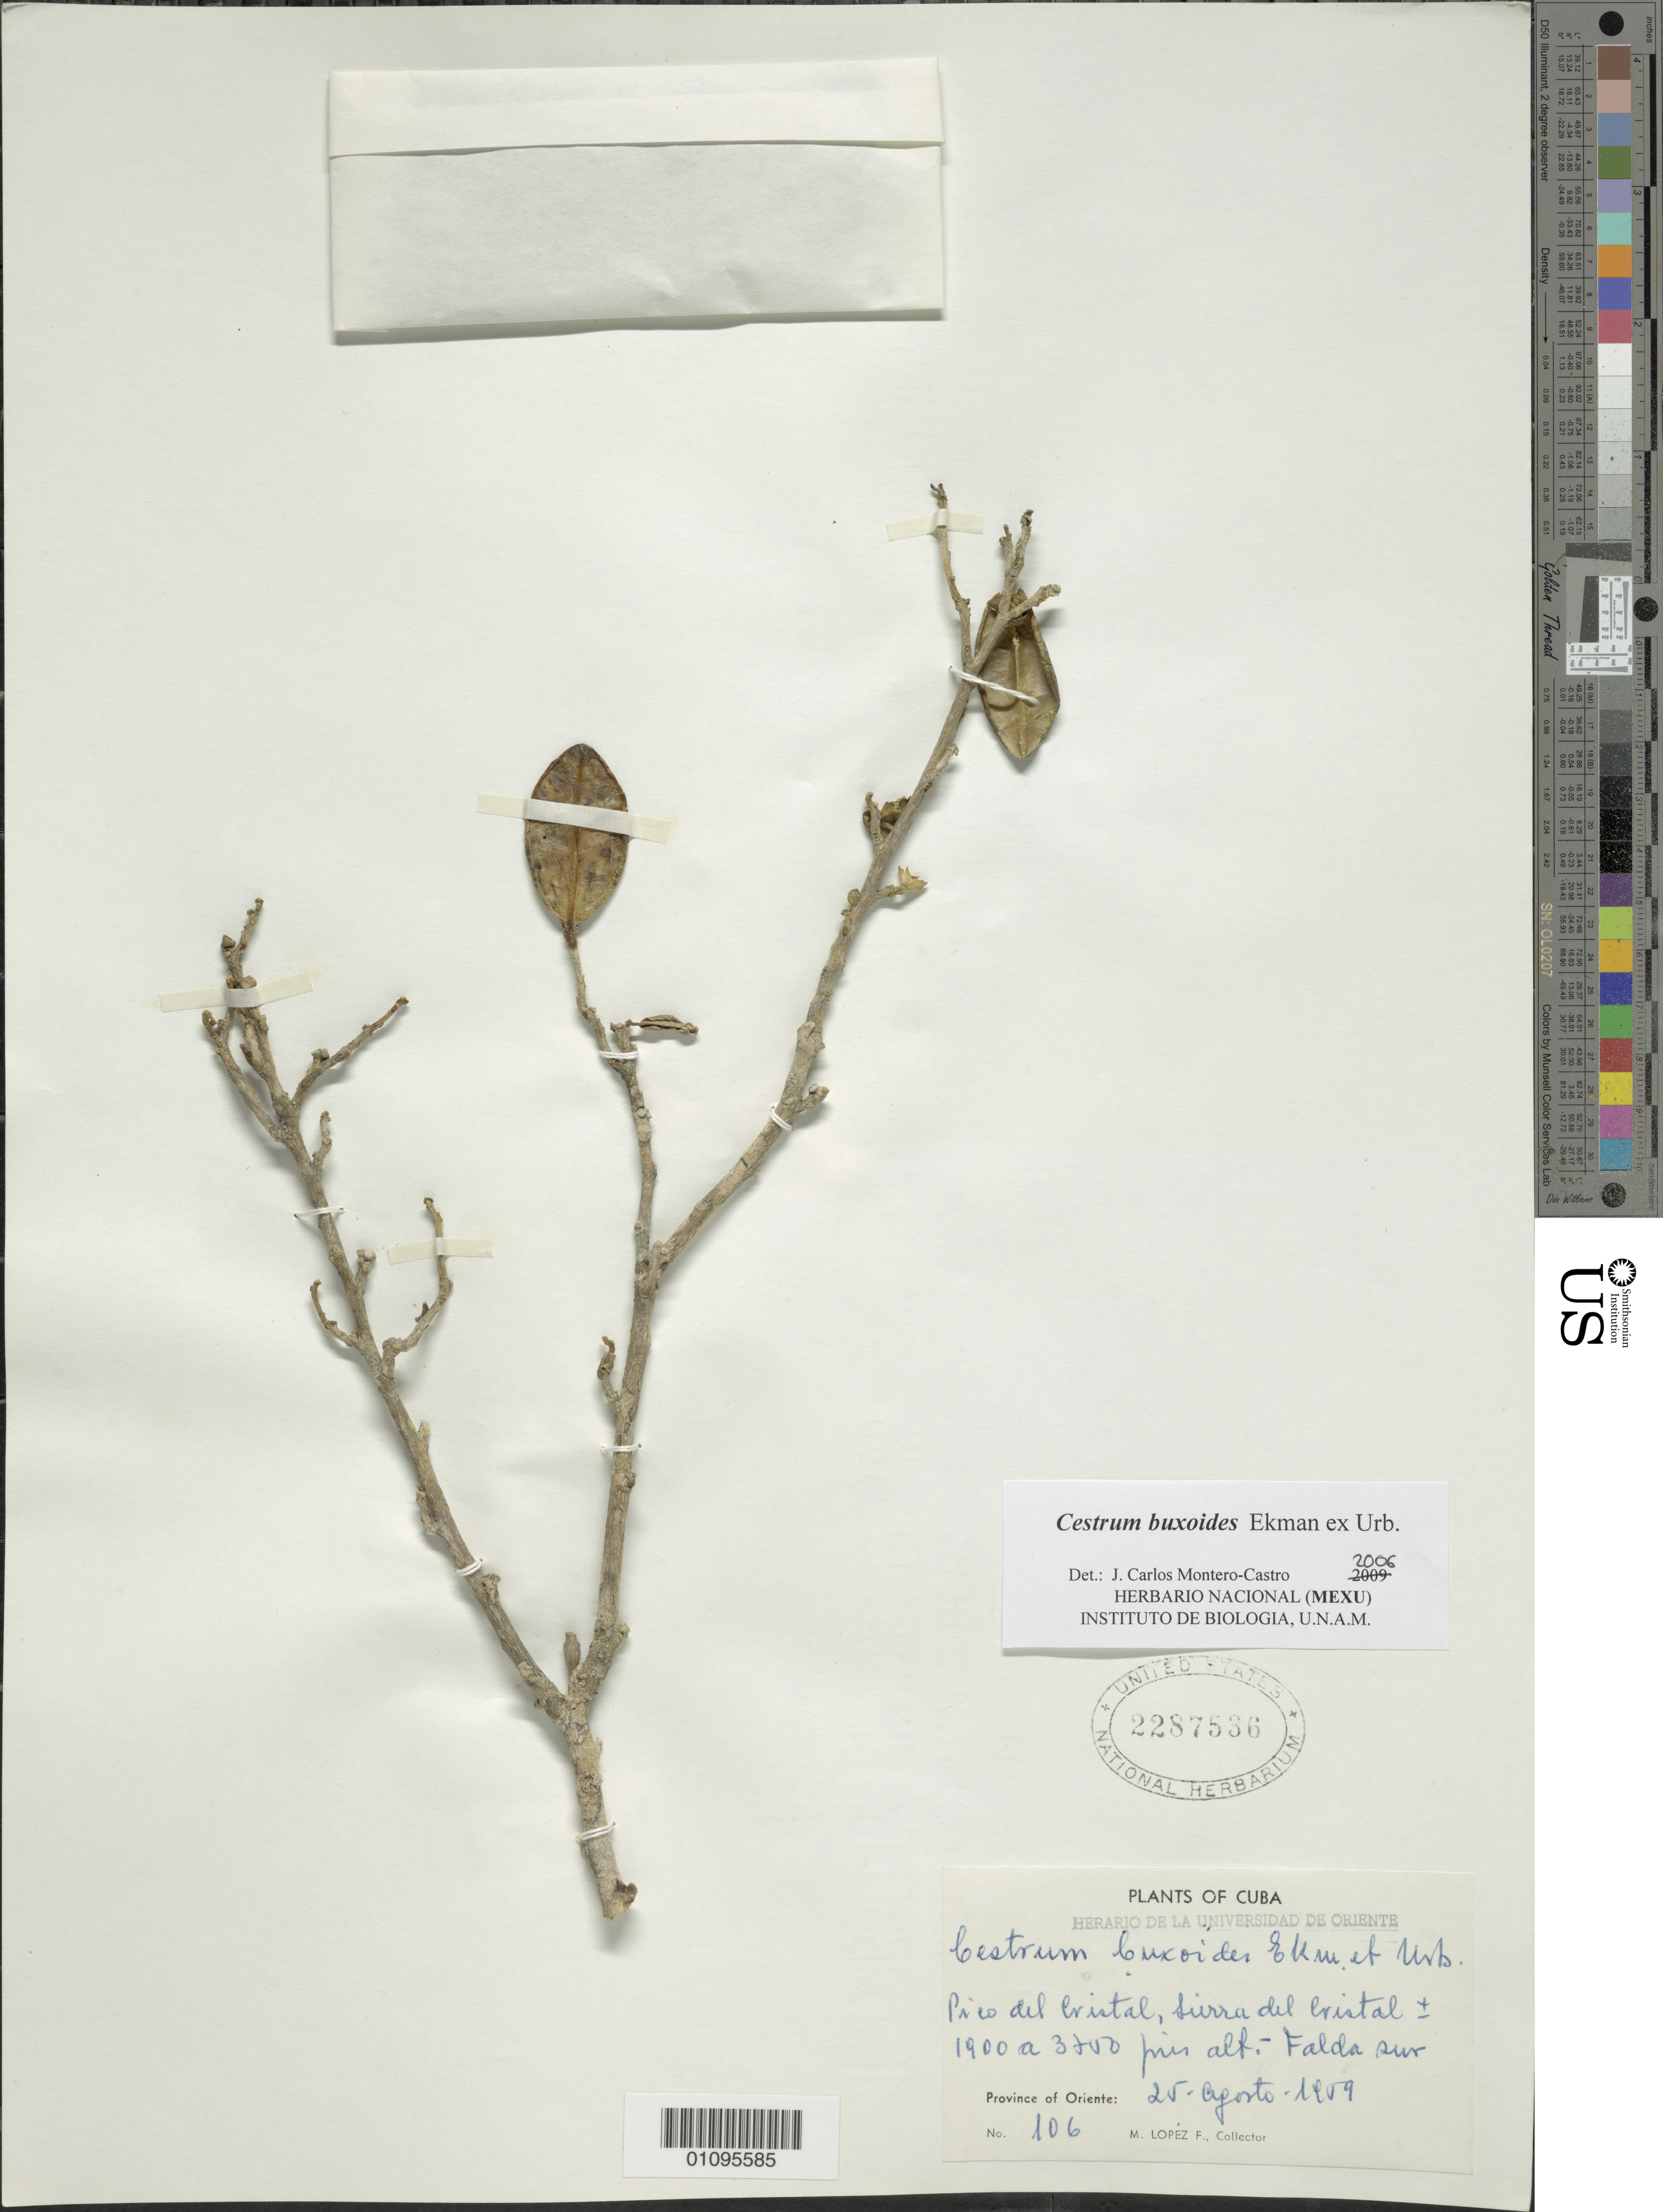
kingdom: Plantae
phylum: Tracheophyta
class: Magnoliopsida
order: Solanales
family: Solanaceae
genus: Cestrum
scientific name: Cestrum buxoides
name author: Ekman ex Urb.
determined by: Montero-Castro, J. C.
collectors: M. López Figueiras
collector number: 106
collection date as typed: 25 Aug 1959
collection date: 1959-08-25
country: Cuba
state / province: Oriente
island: Cuba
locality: Sierra del Cristal, Pico del Cristal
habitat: Falda sur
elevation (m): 579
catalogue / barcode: US 2287536